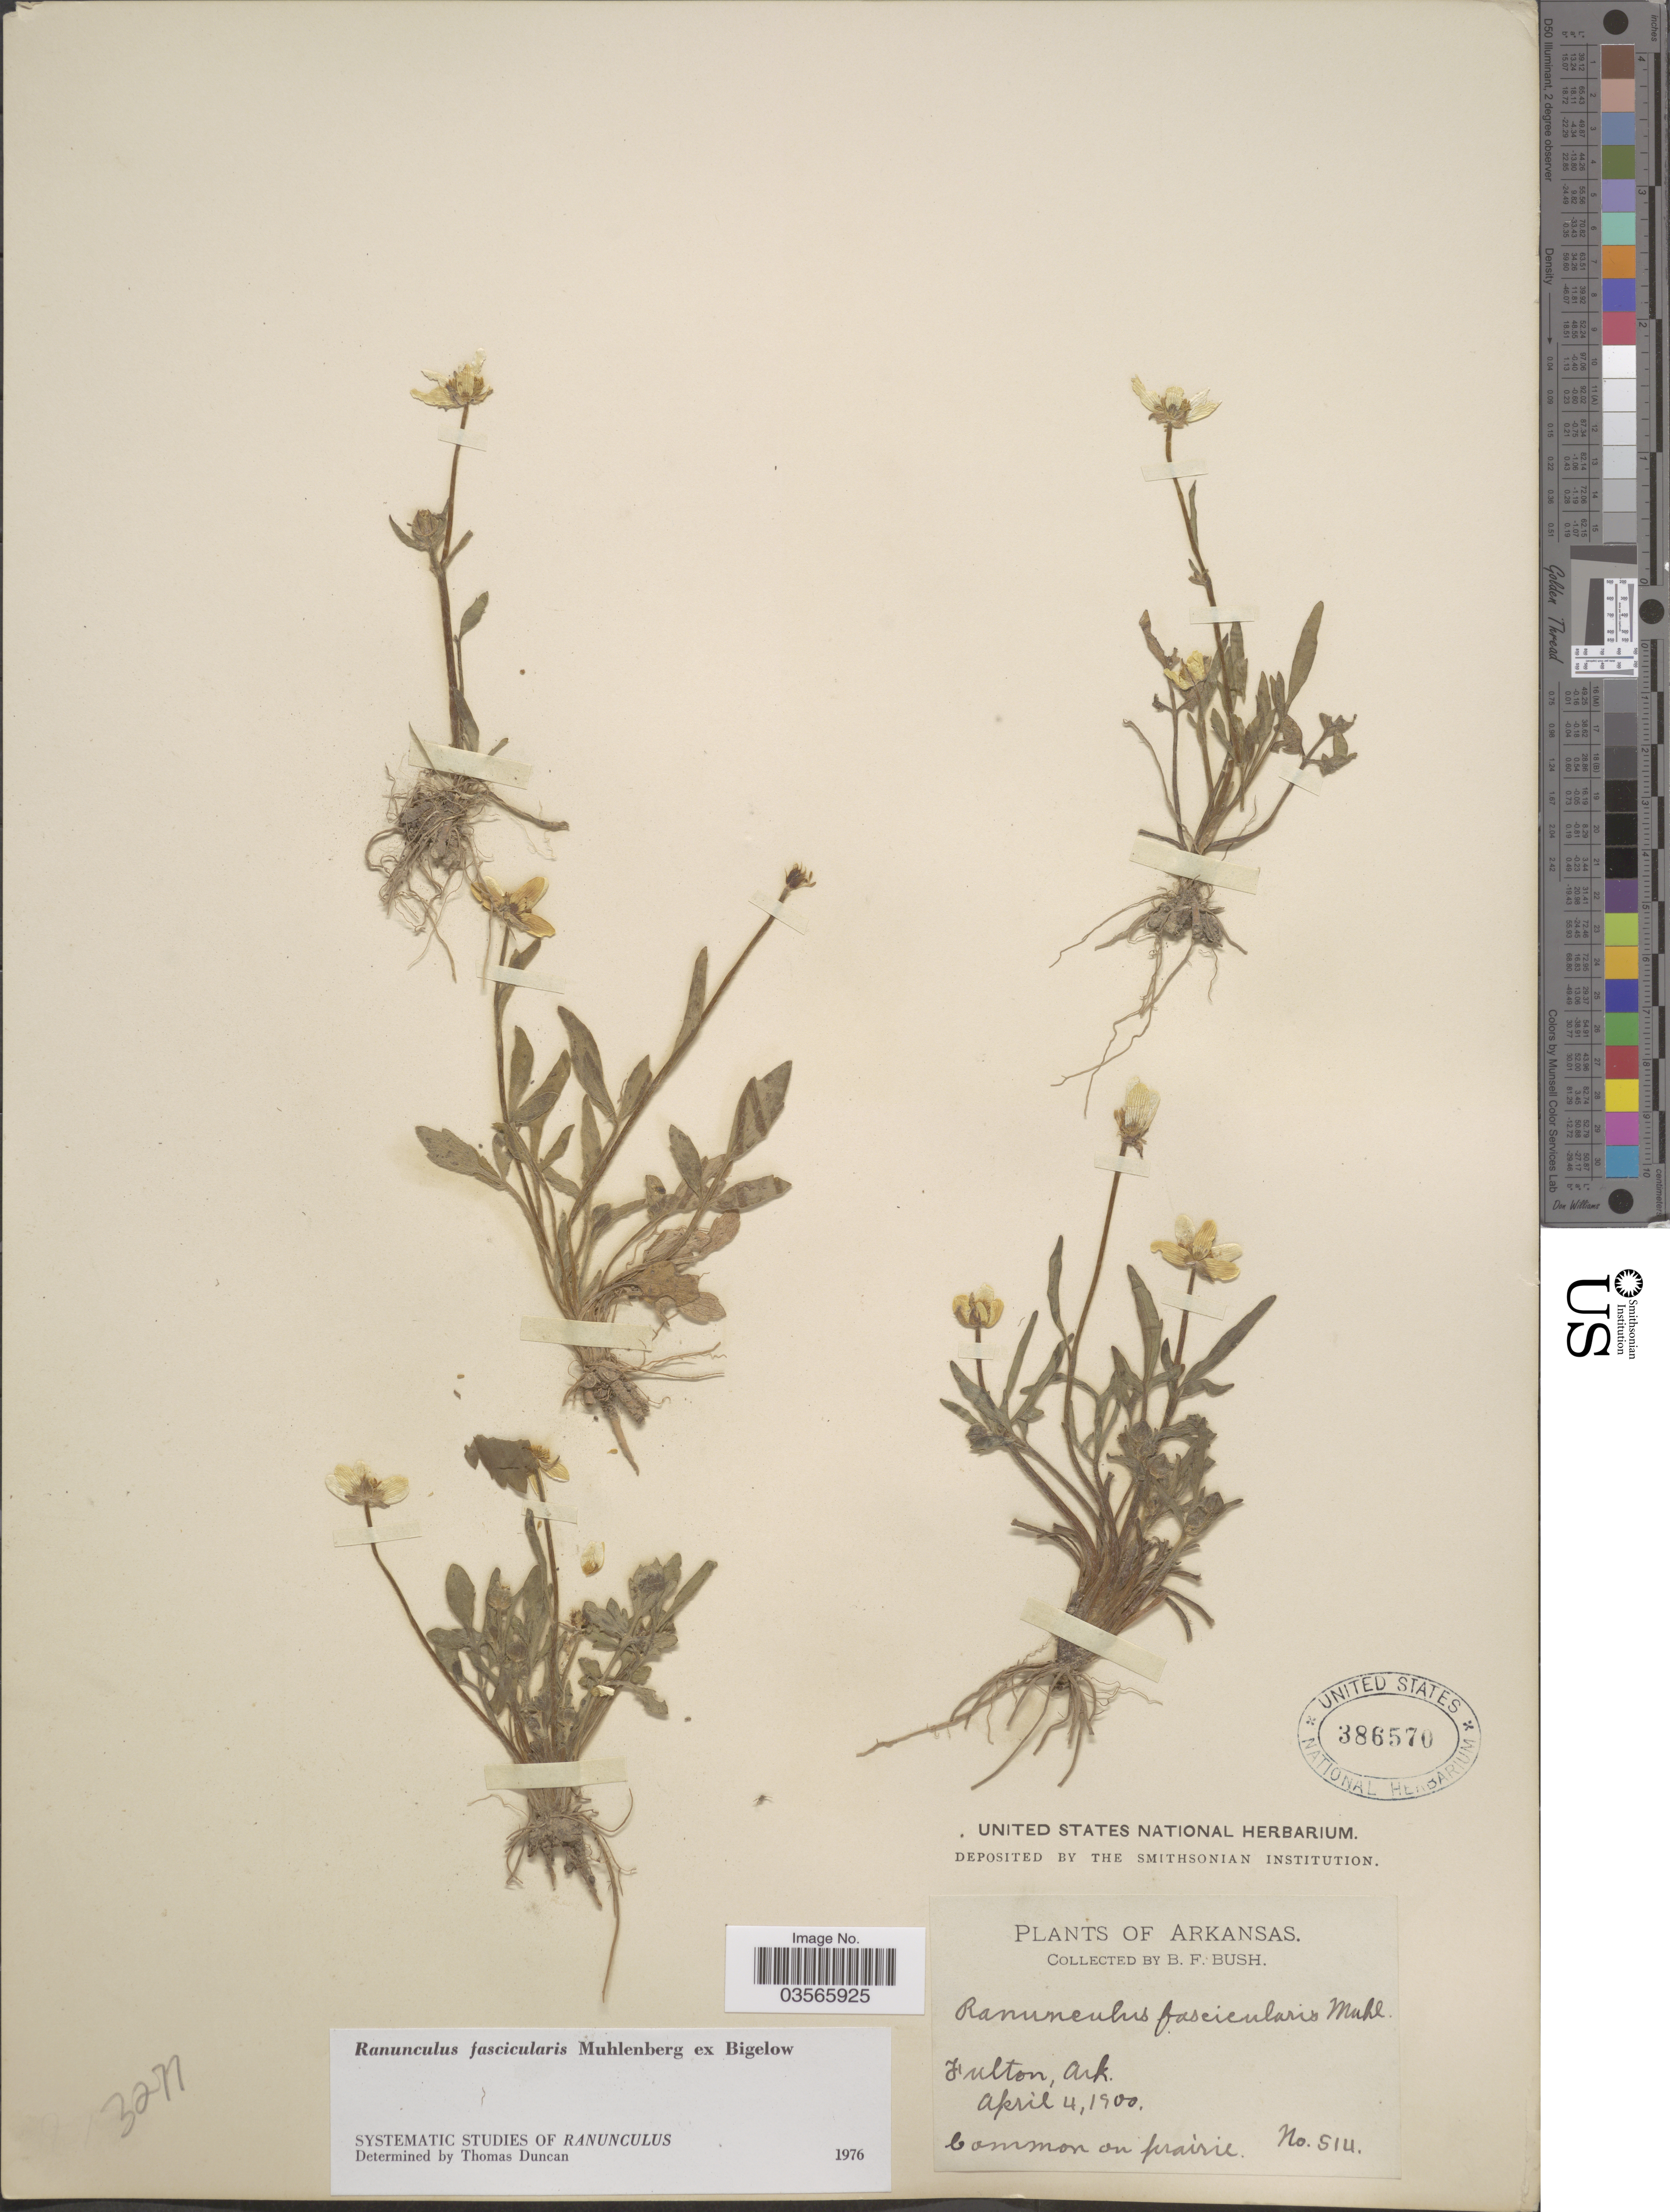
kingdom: Plantae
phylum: Tracheophyta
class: Magnoliopsida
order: Ranunculales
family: Ranunculaceae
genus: Ranunculus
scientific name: Ranunculus fascicularis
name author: Muhl. ex Bigelow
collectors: B. F. Bush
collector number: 514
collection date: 1900-04-04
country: United States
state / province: Arkansas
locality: Fulton.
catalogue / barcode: US 386570